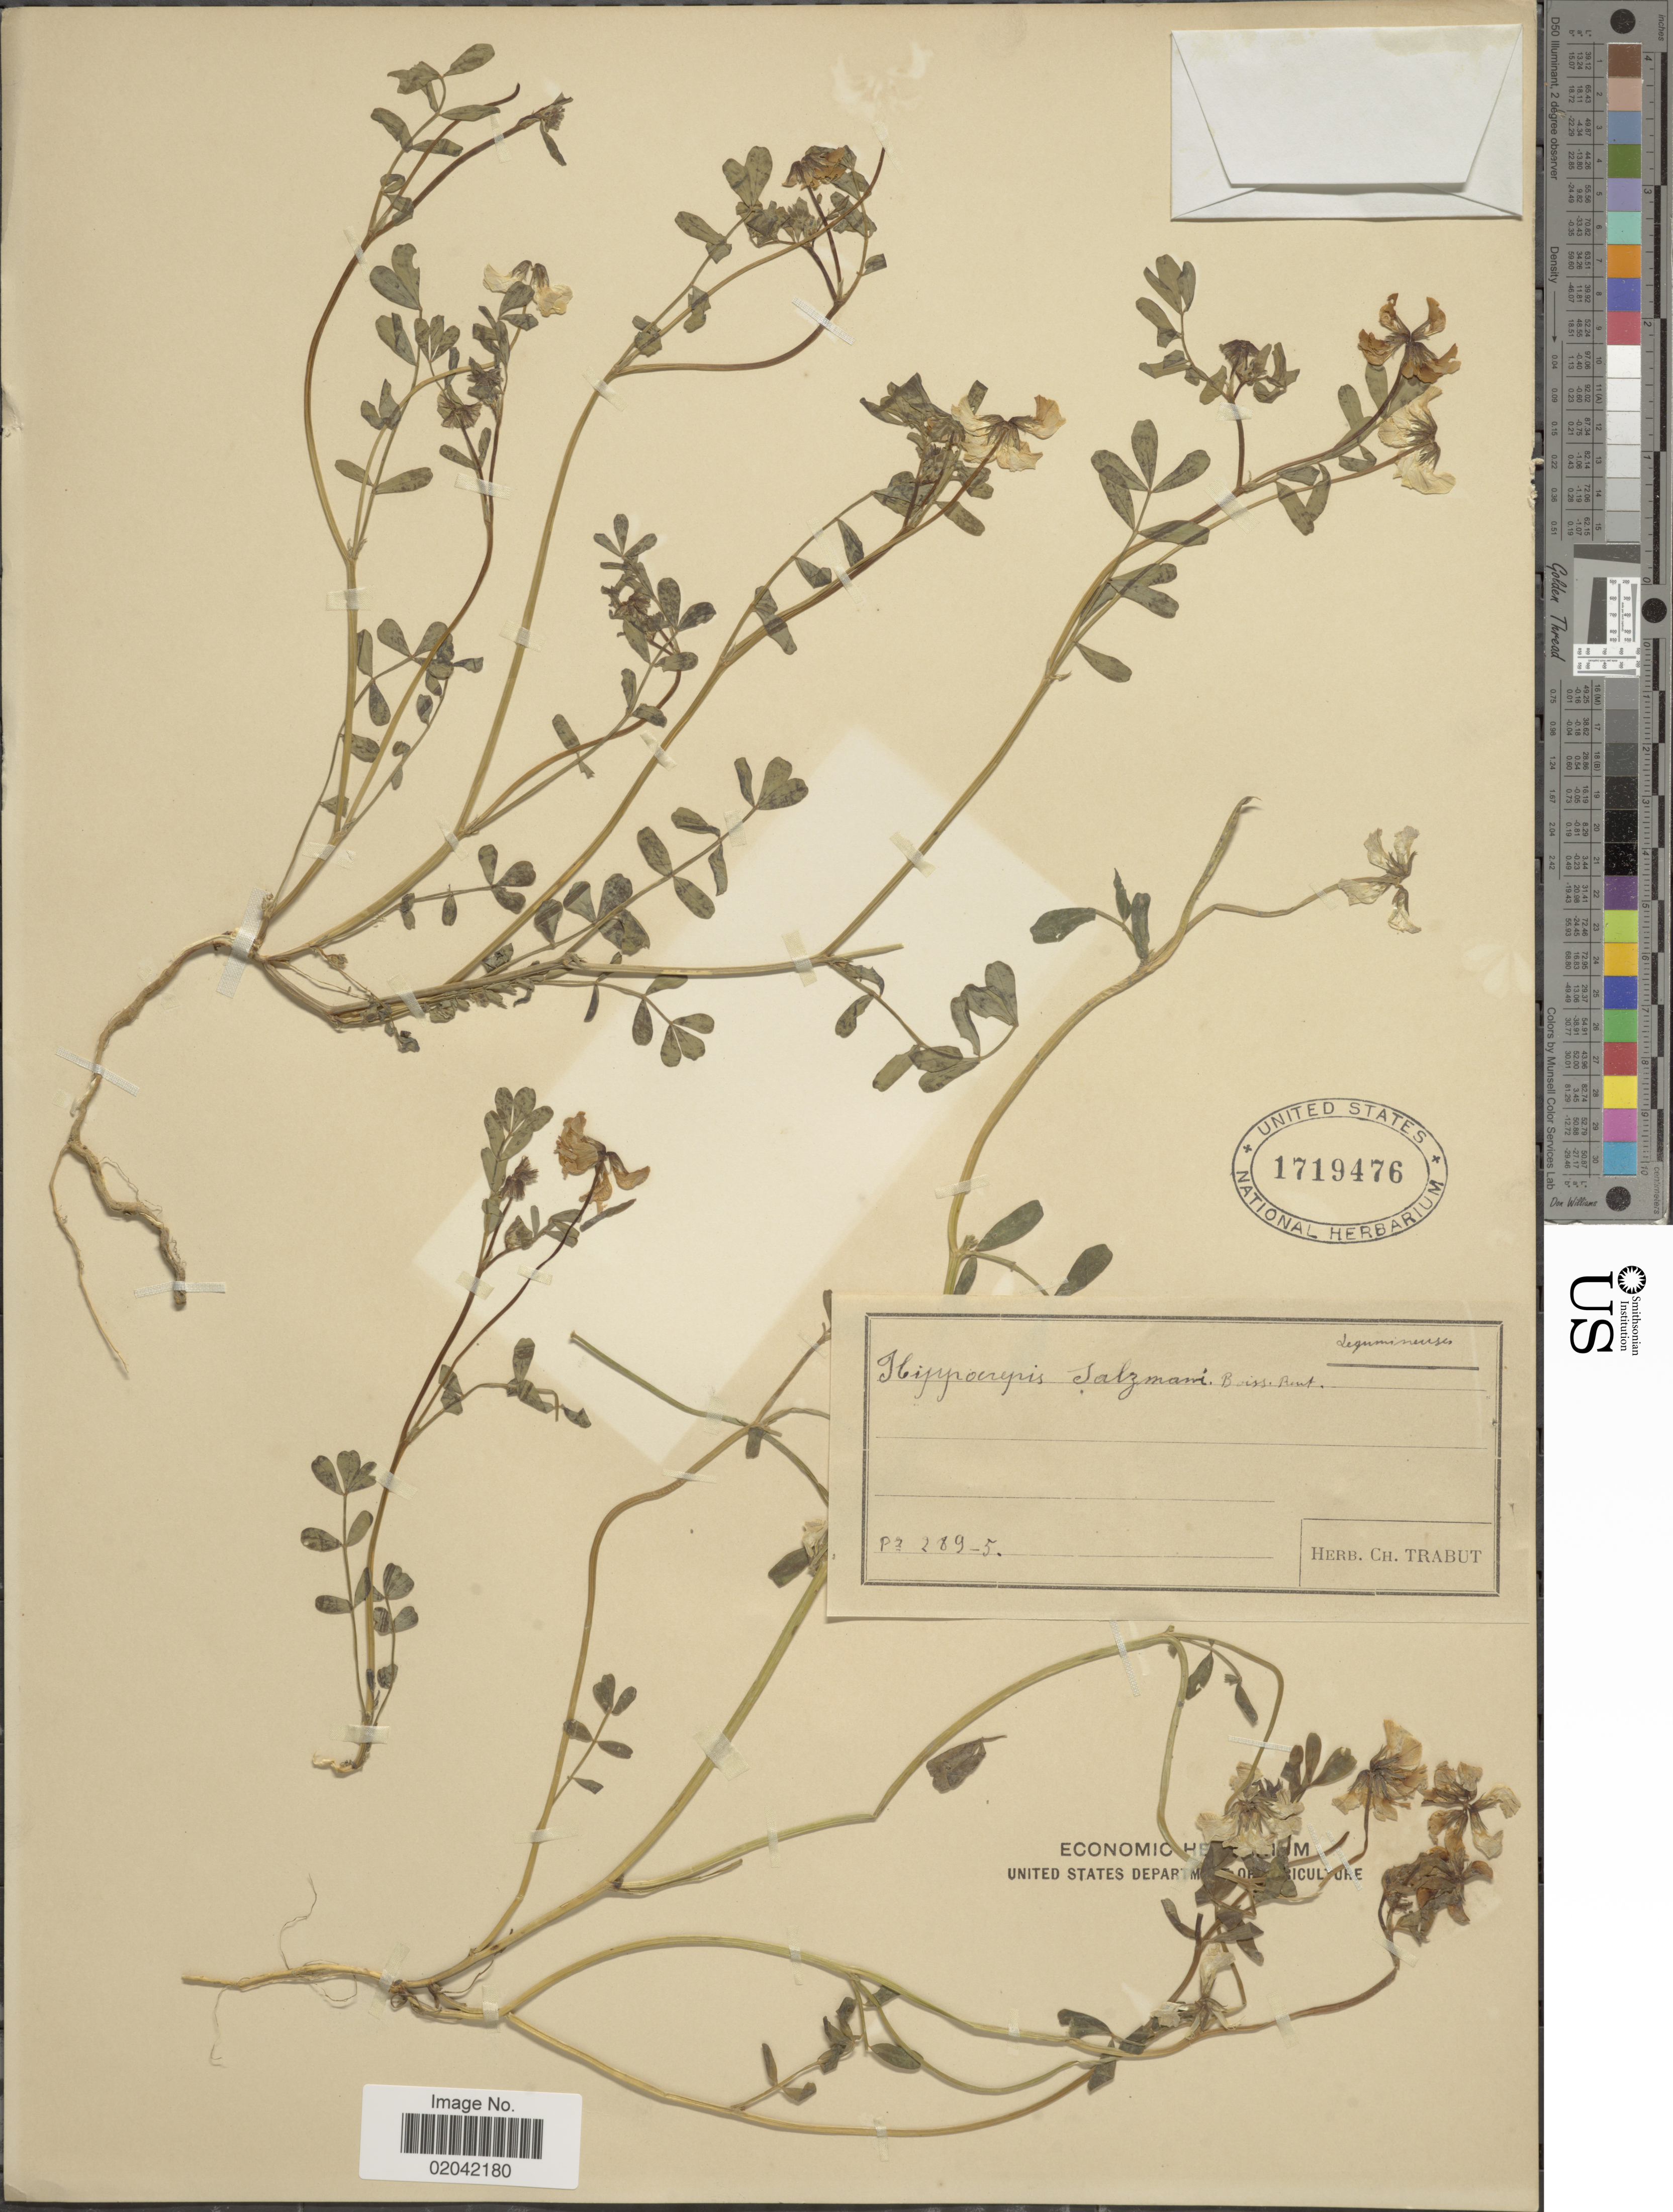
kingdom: Plantae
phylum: Tracheophyta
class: Magnoliopsida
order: Fabales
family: Fabaceae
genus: Hippocrepis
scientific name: Hippocrepis salzmannii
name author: Boiss. & Reut.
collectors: Ex herb. Ch. Trabut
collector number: p289-5*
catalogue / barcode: US 1719476